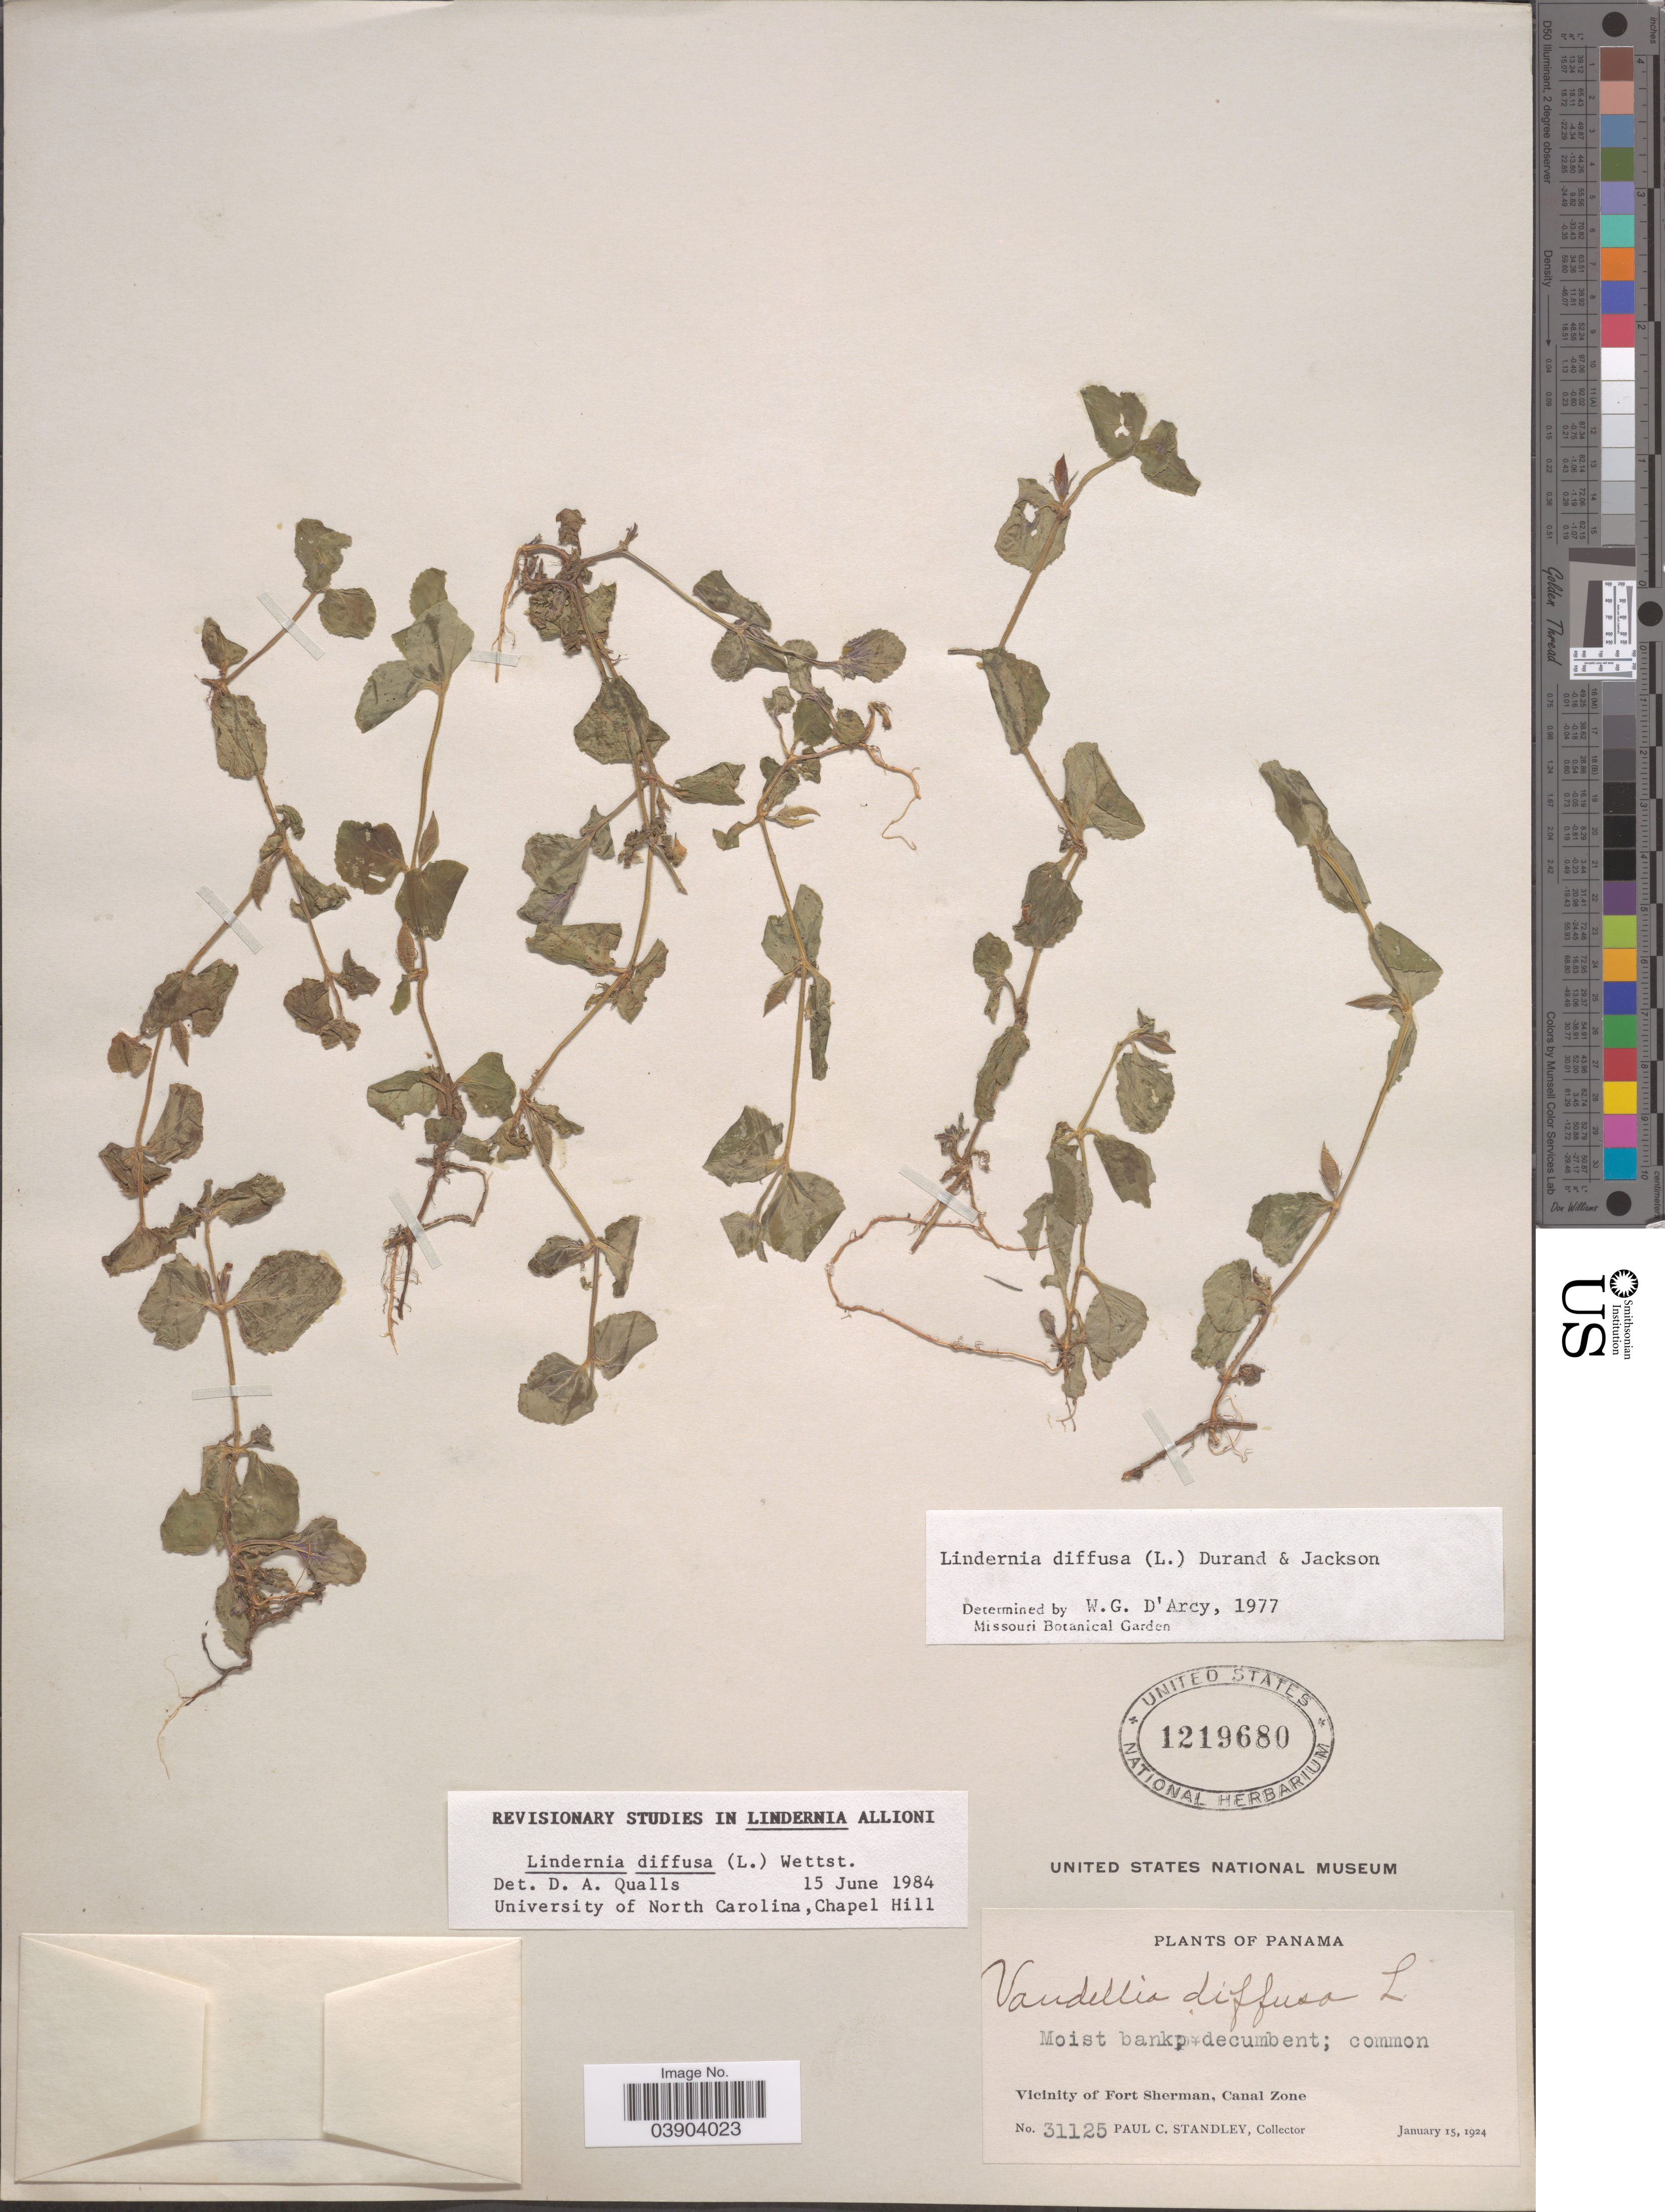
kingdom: Plantae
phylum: Tracheophyta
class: Magnoliopsida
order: Lamiales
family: Linderniaceae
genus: Lindernia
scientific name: Lindernia diffusa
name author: (L.) Wettst.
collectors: P. C. Standley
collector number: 31125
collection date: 1924-01-15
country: Panama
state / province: Colón / Panamá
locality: Vicinity of Fort Sherman, Canal Zone.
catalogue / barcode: US 1219680